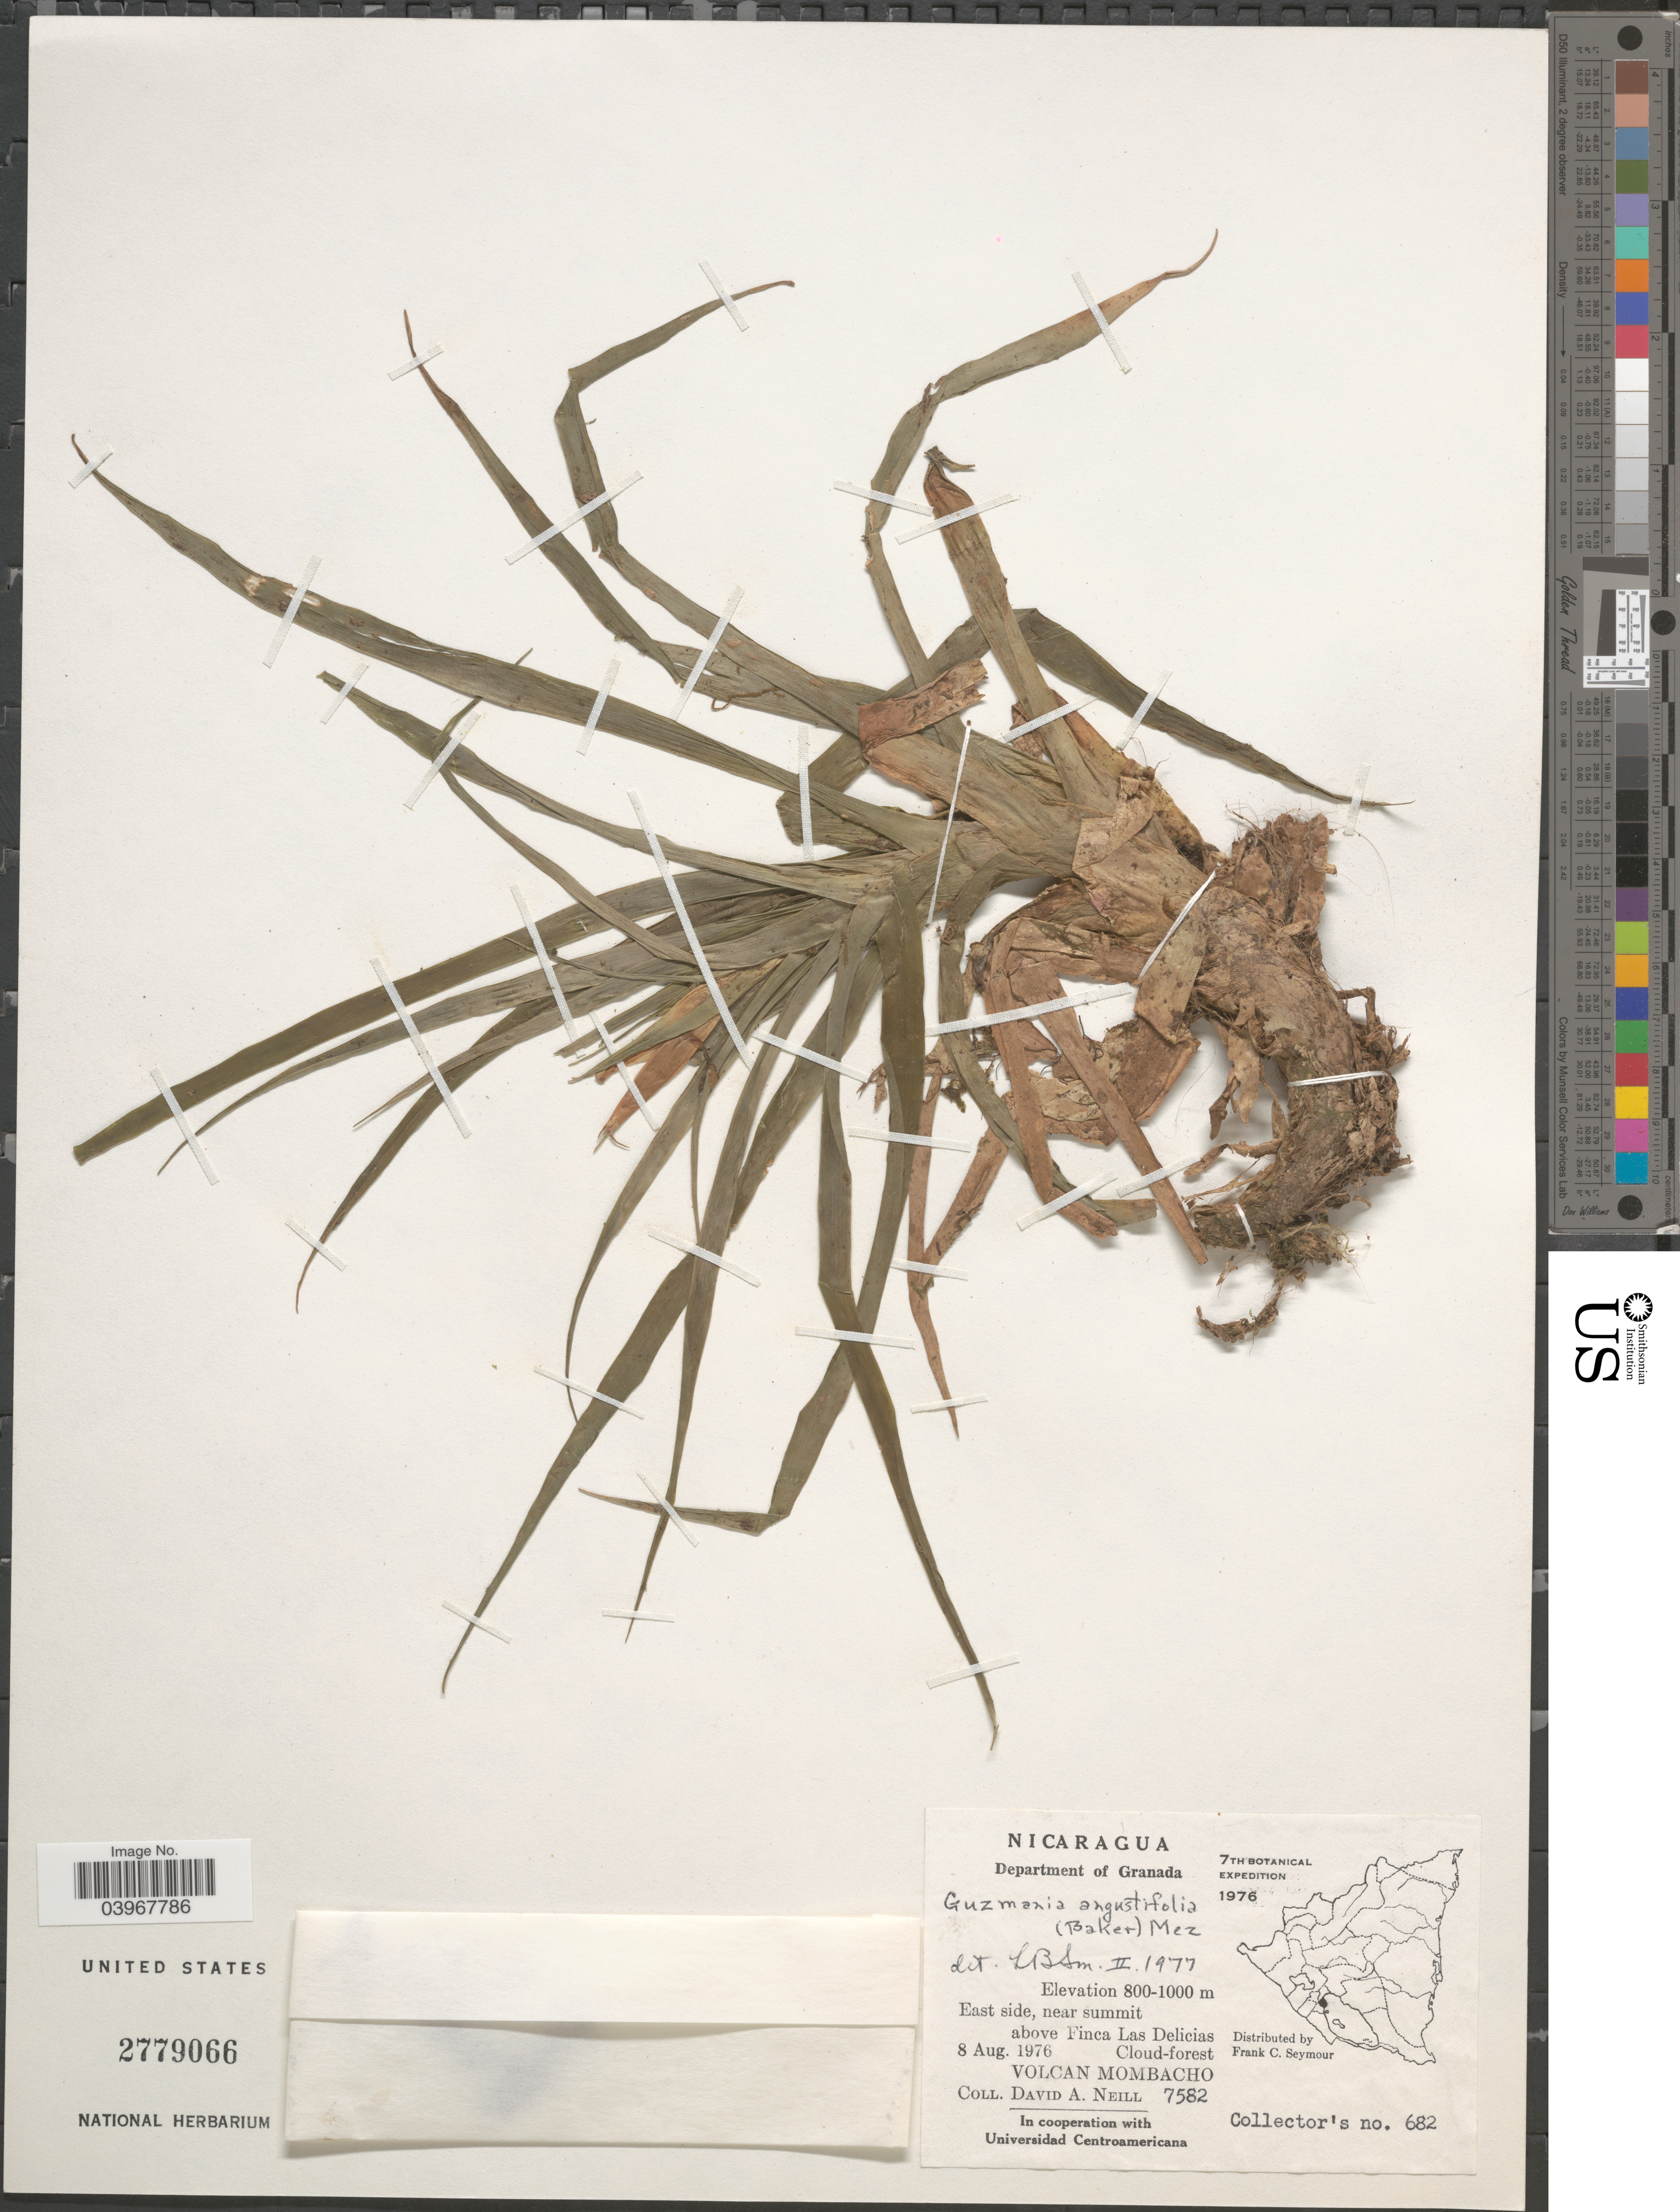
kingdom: Plantae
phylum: Tracheophyta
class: Liliopsida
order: Poales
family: Bromeliaceae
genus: Guzmania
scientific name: Guzmania angustifolia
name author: (Baker) Wittm.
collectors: D. A. Neill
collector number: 7582/682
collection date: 1976-08-08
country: Nicaragua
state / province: Granada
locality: Department of Granada. East side, near summit above Finca Las Delicias. Volcan Mombacho.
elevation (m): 800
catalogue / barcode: US 2779066